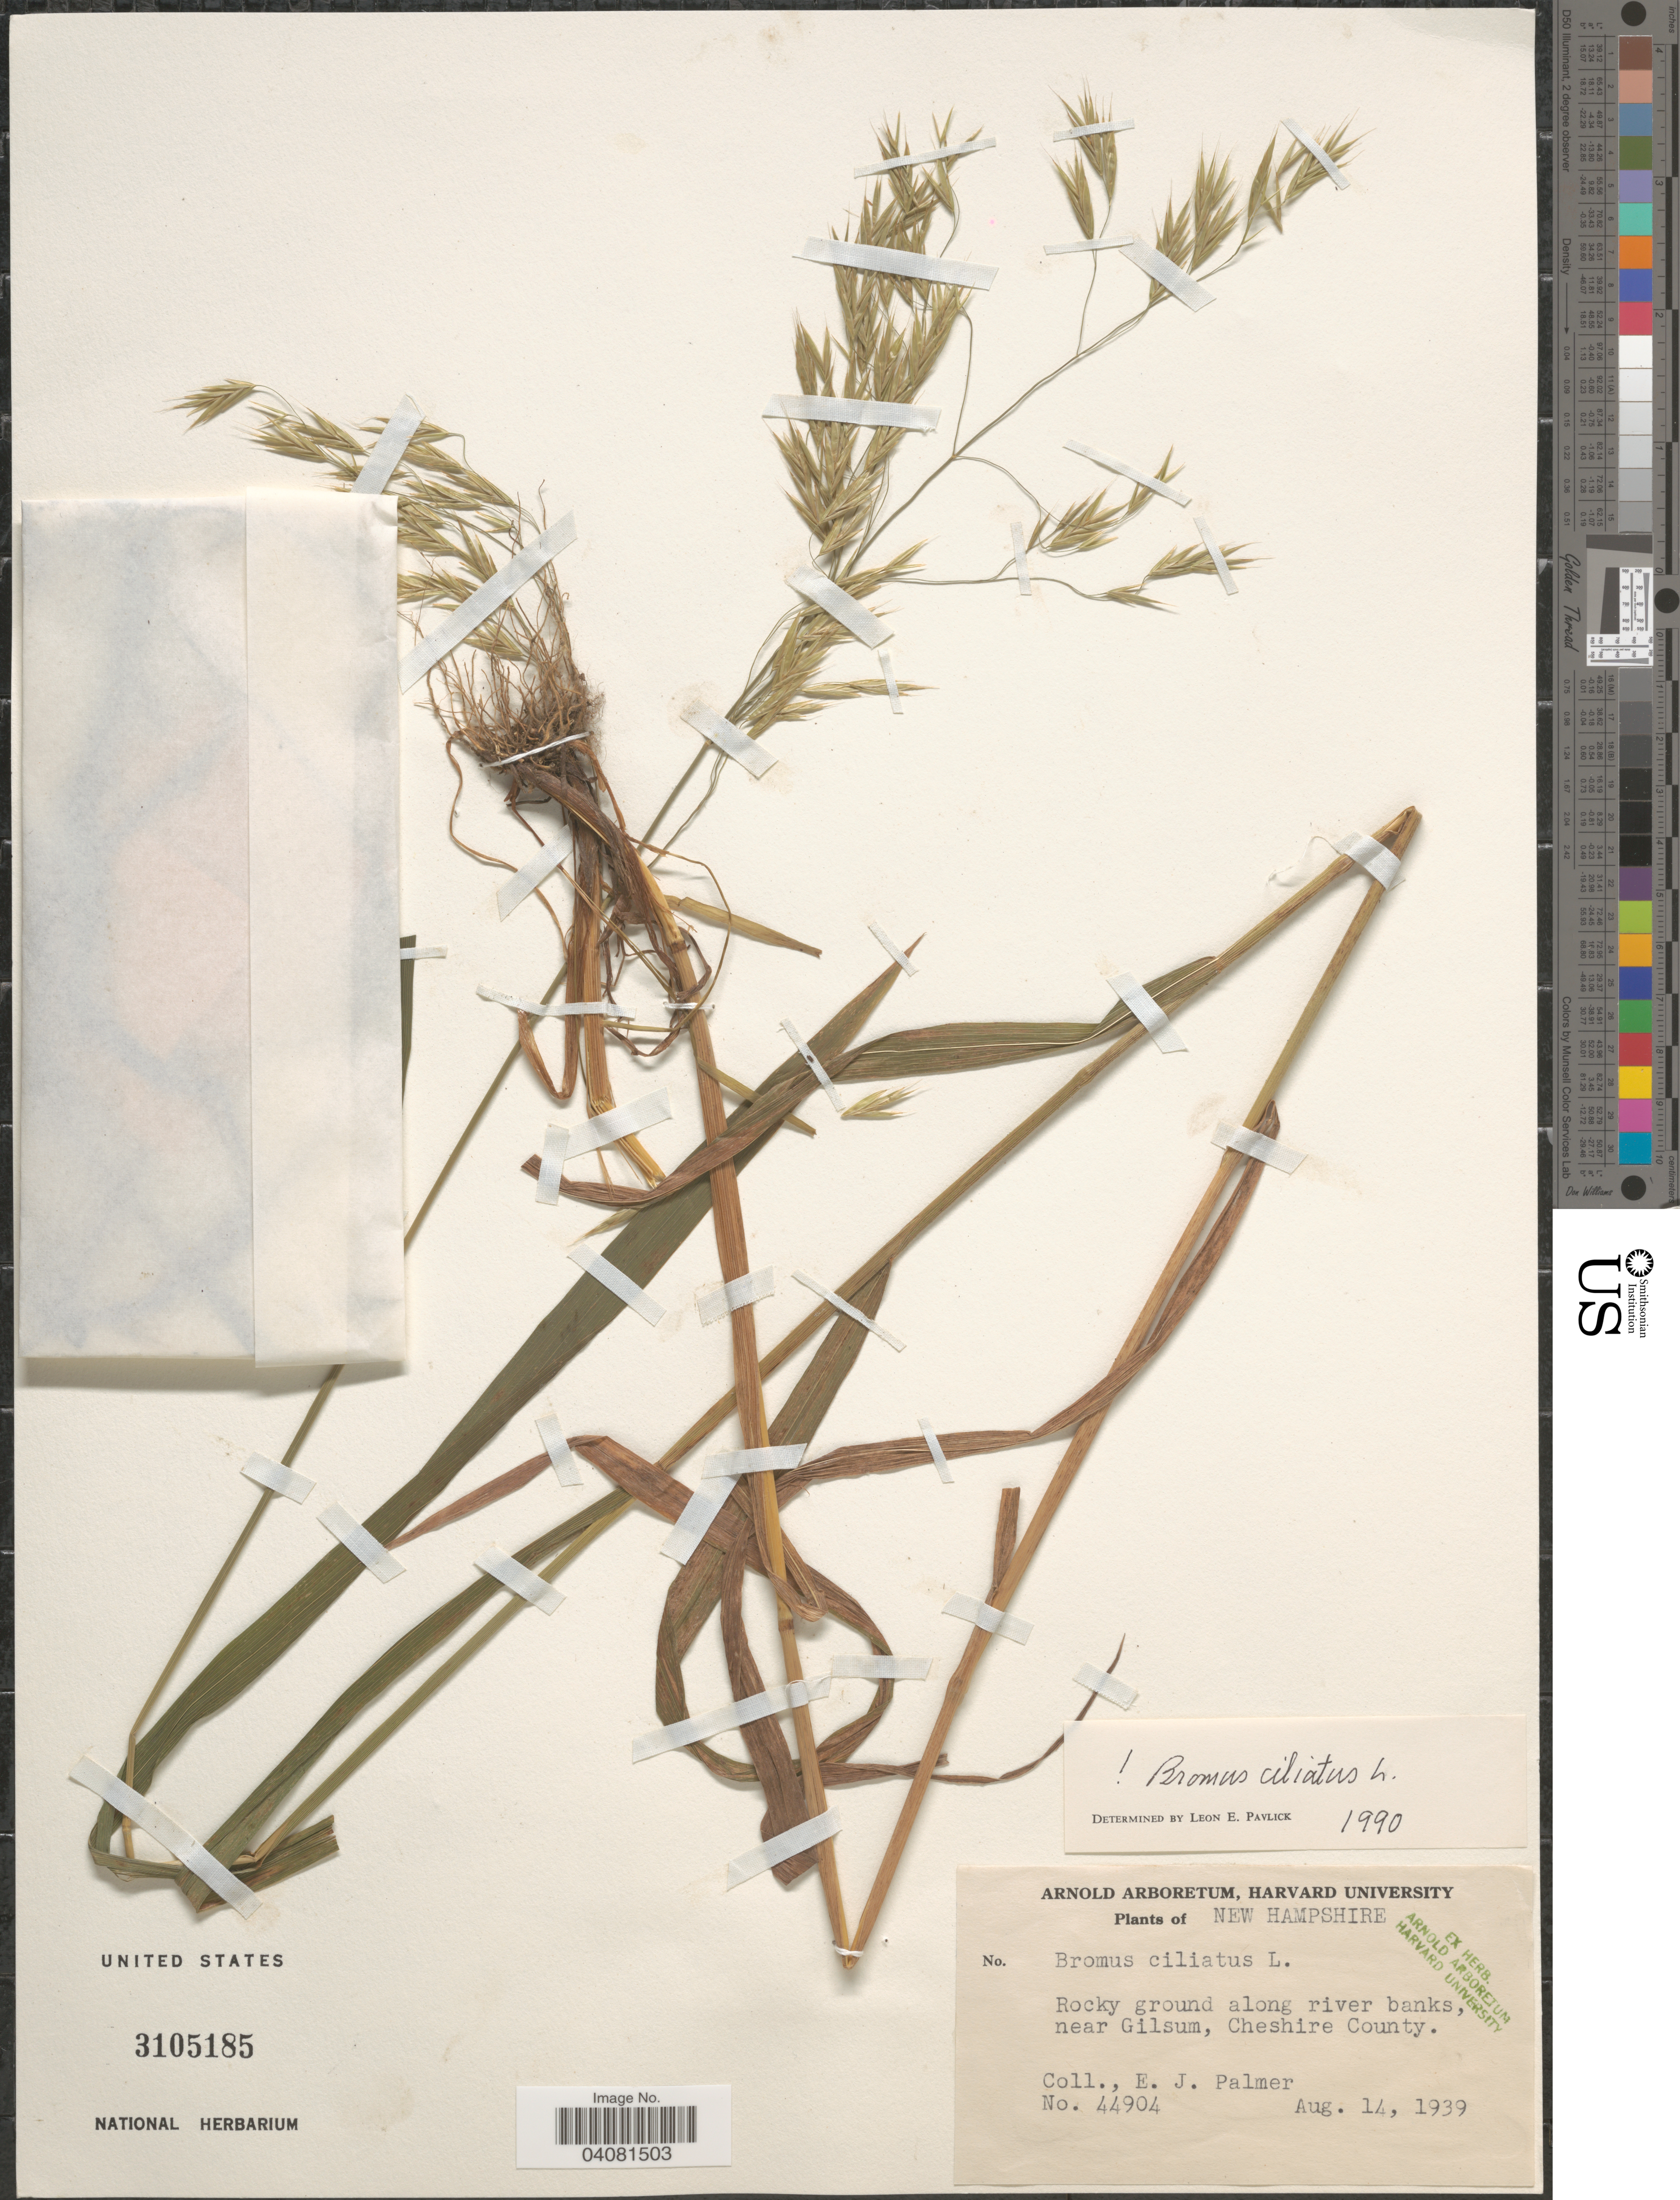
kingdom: Plantae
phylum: Tracheophyta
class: Liliopsida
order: Poales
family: Poaceae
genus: Bromus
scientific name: Bromus ciliatus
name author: L.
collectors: E. J. Palmer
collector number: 44904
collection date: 1939-08-14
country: United States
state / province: New Hampshire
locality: Rocky ground along river banks, near Gilsum, Cheshire County.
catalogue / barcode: US 3105185